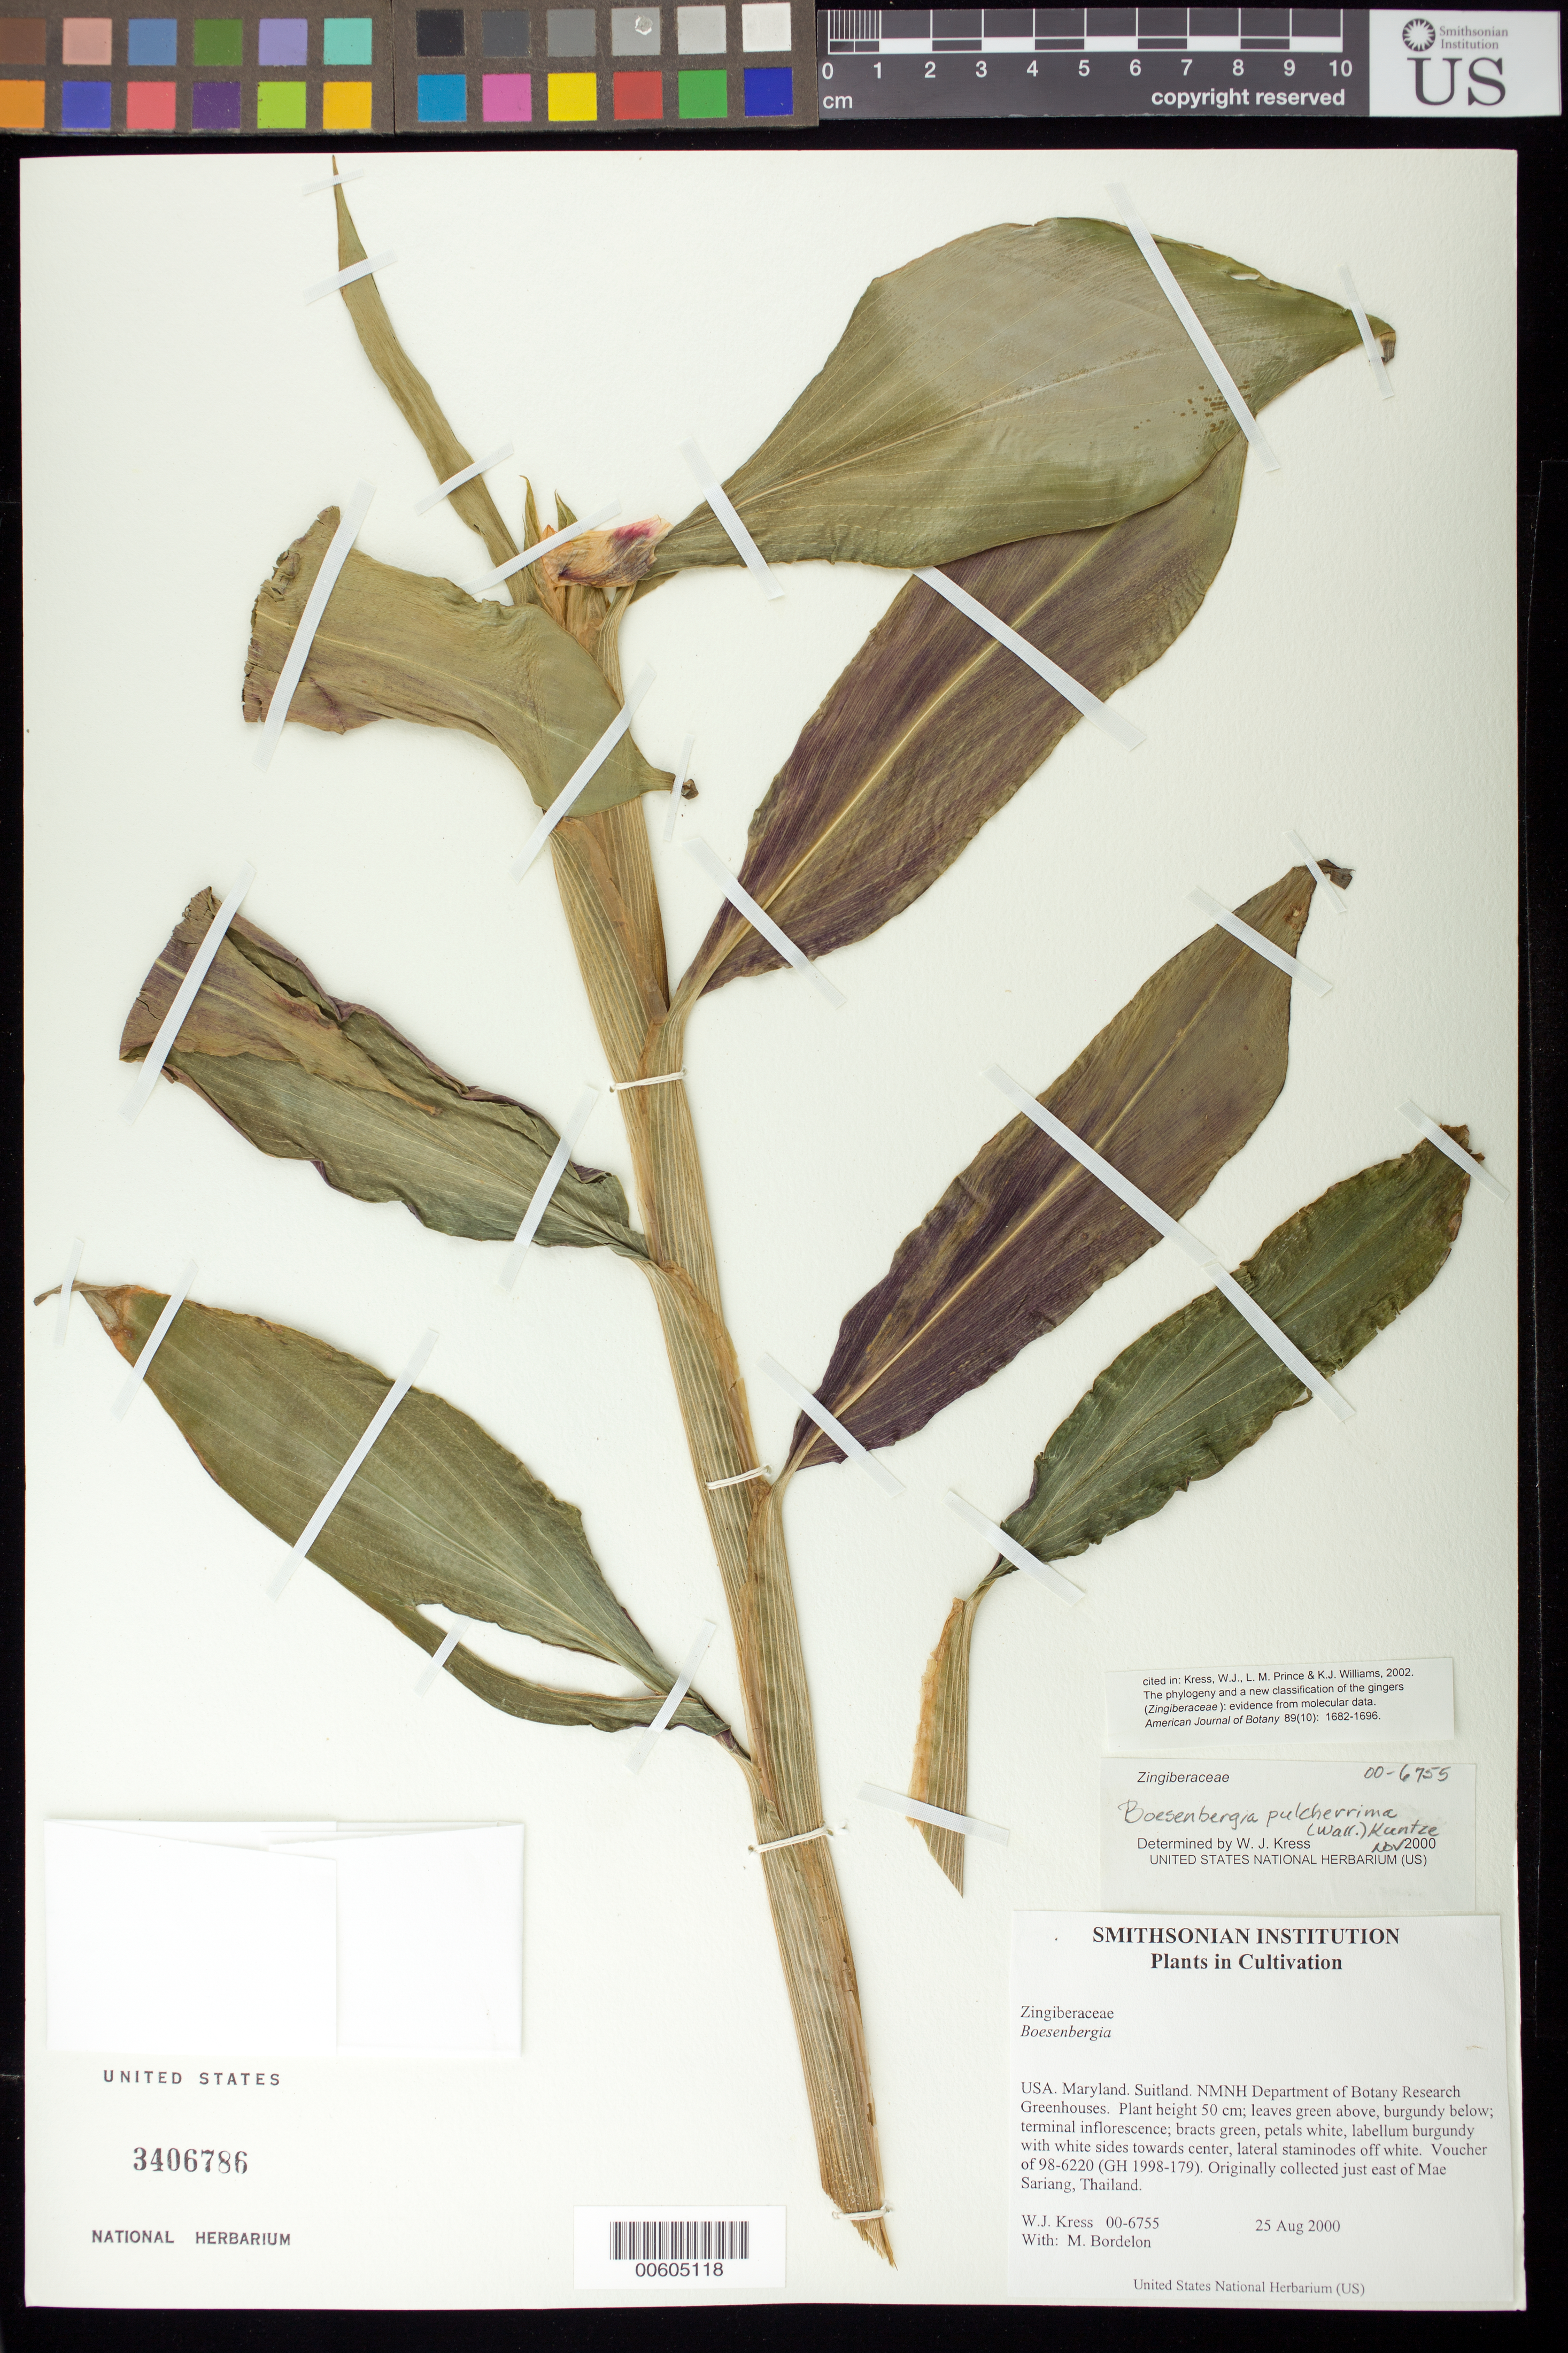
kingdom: Plantae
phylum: Tracheophyta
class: Liliopsida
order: Zingiberales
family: Zingiberaceae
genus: Boesenbergia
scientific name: Boesenbergia pulcherrima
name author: (Wall.) Kuntze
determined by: Kress, W. J., (US), Smithsonian Institution - National Museum of Natural History (UNITED STATES)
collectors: W. J. Kress & M. Bordelon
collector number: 00-6755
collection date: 2000-08-25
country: United States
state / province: Maryland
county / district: Prince George's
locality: NMNH Botany Research Greenhouses. Suitland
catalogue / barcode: US 3406786